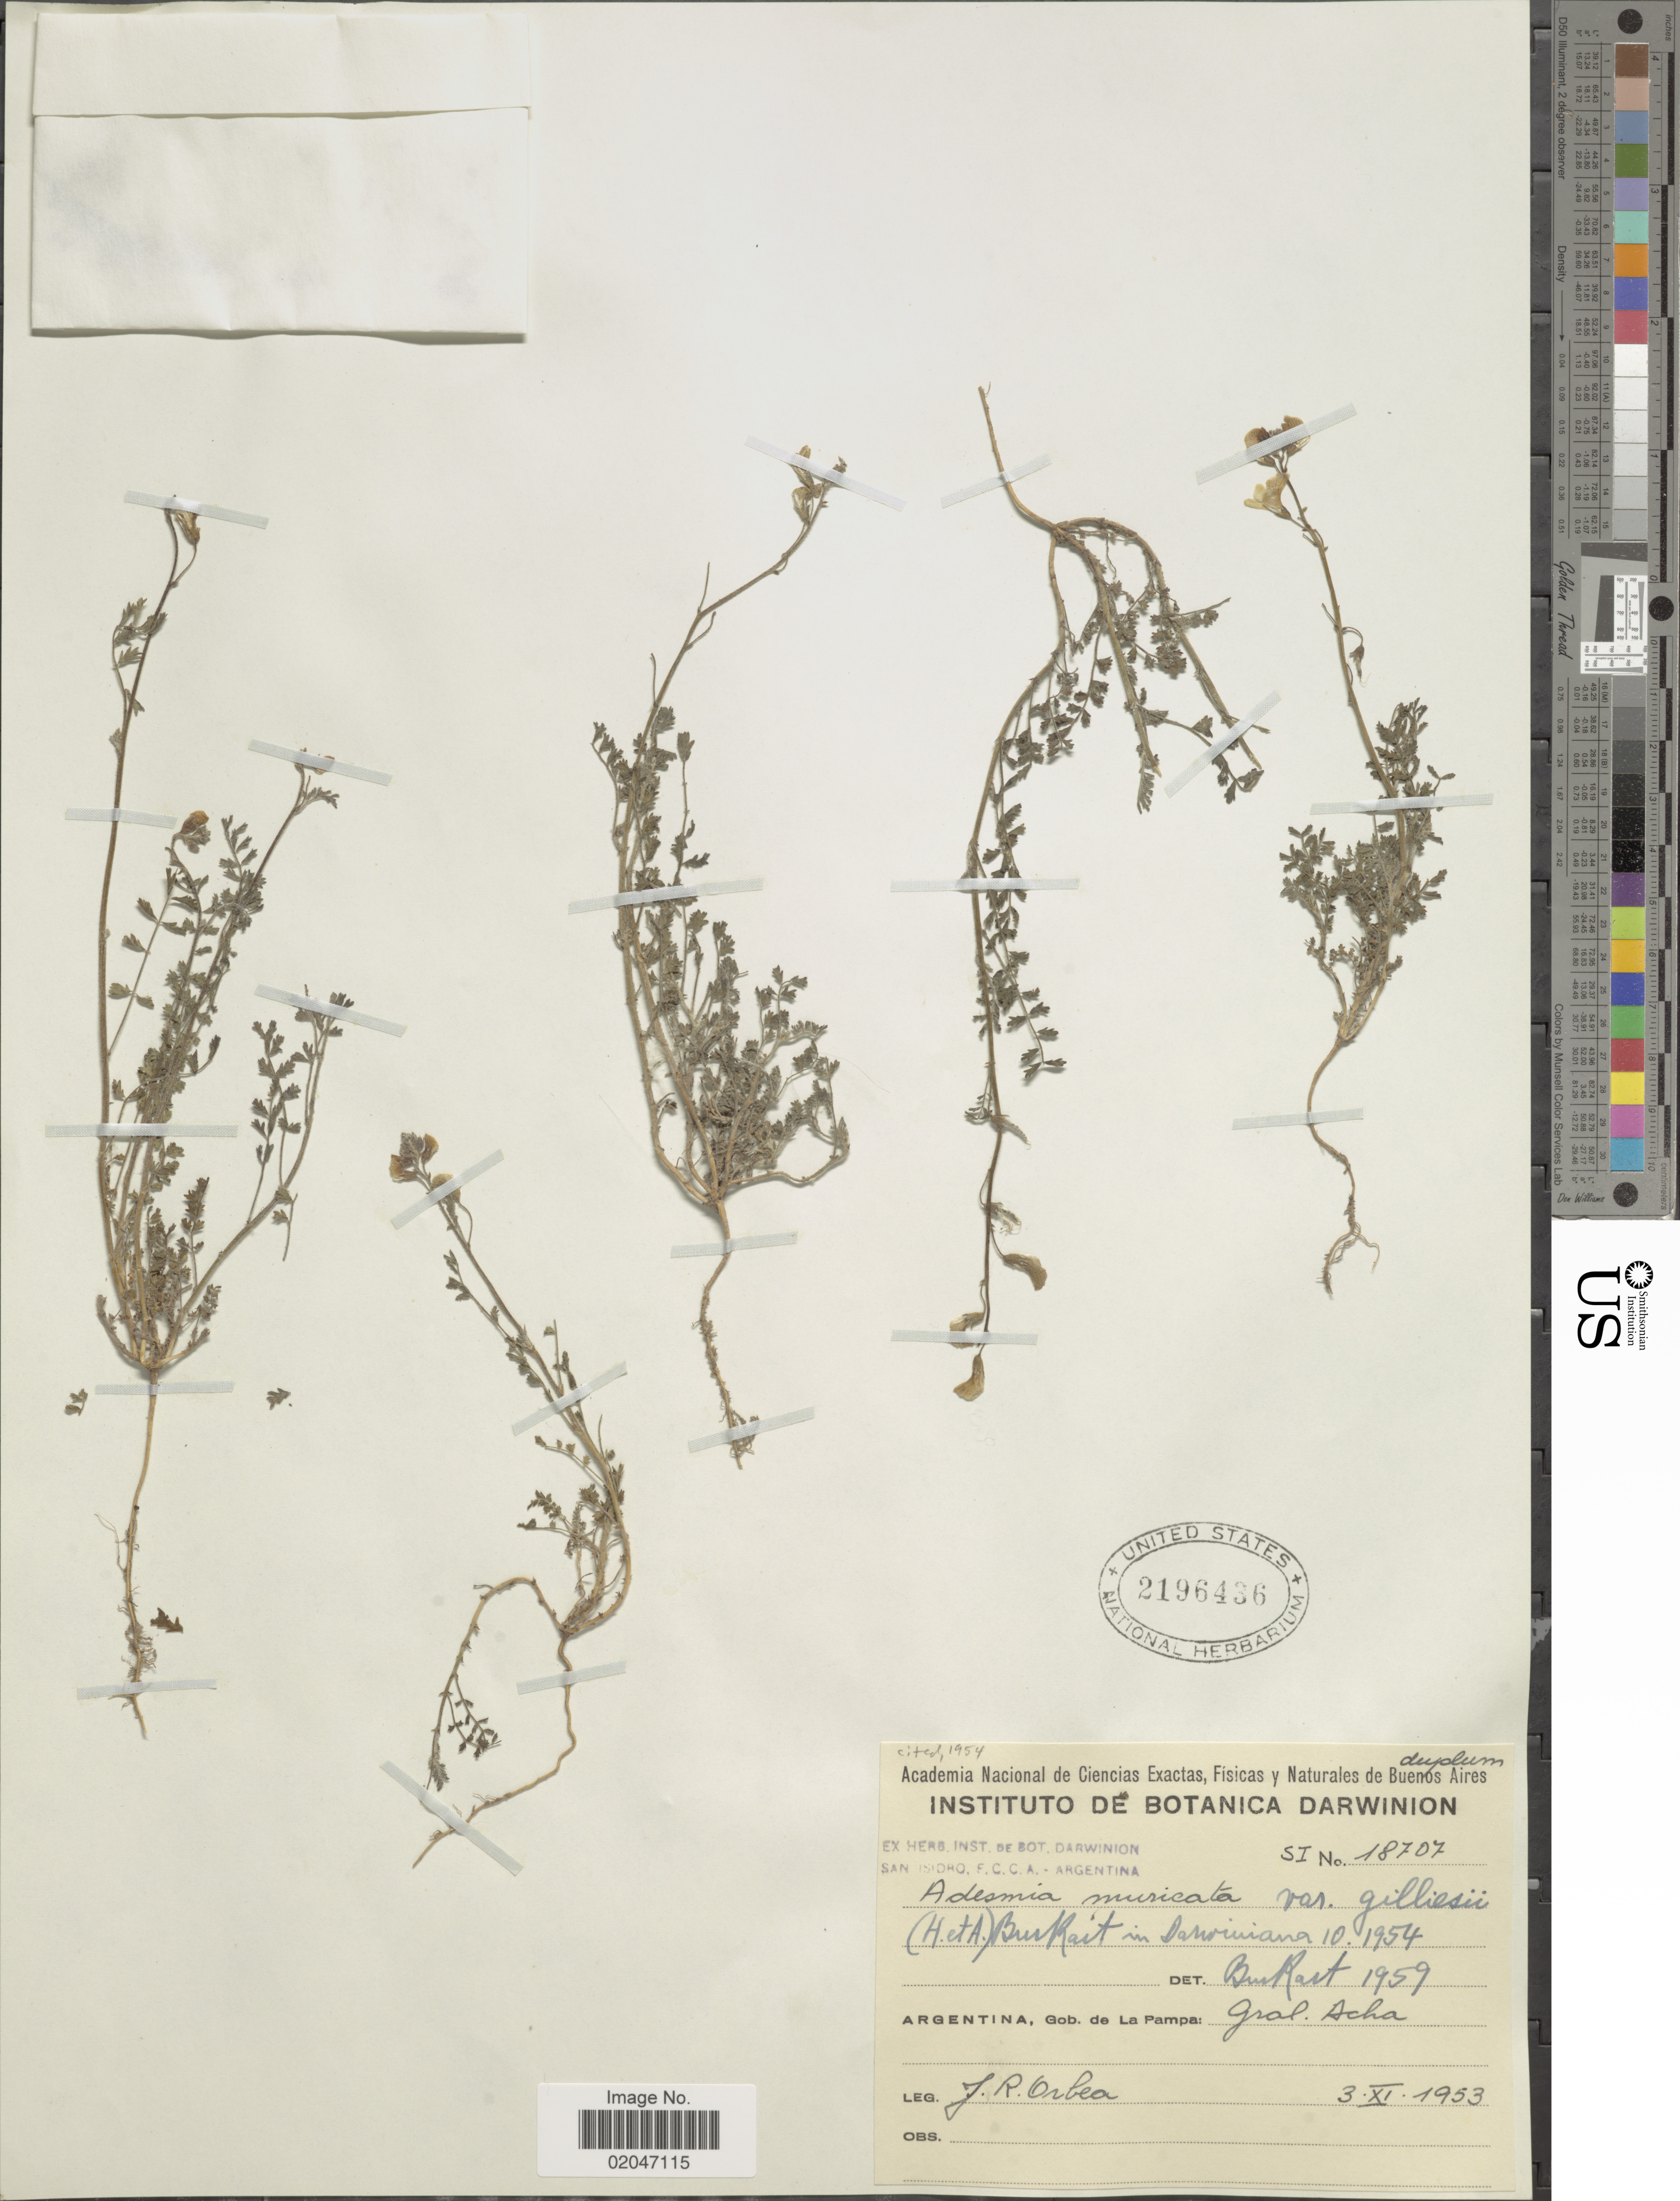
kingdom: Plantae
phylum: Tracheophyta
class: Magnoliopsida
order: Fabales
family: Fabaceae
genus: Adesmia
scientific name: Adesmia muricata var. gilliesii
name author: (Hook. & Arn.) Burkart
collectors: J. Orbea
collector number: SI 18707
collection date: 1953-11-03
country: Argentina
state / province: La Pampa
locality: Gob. de La Pampa: Gral. Acha.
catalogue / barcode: US 2196436